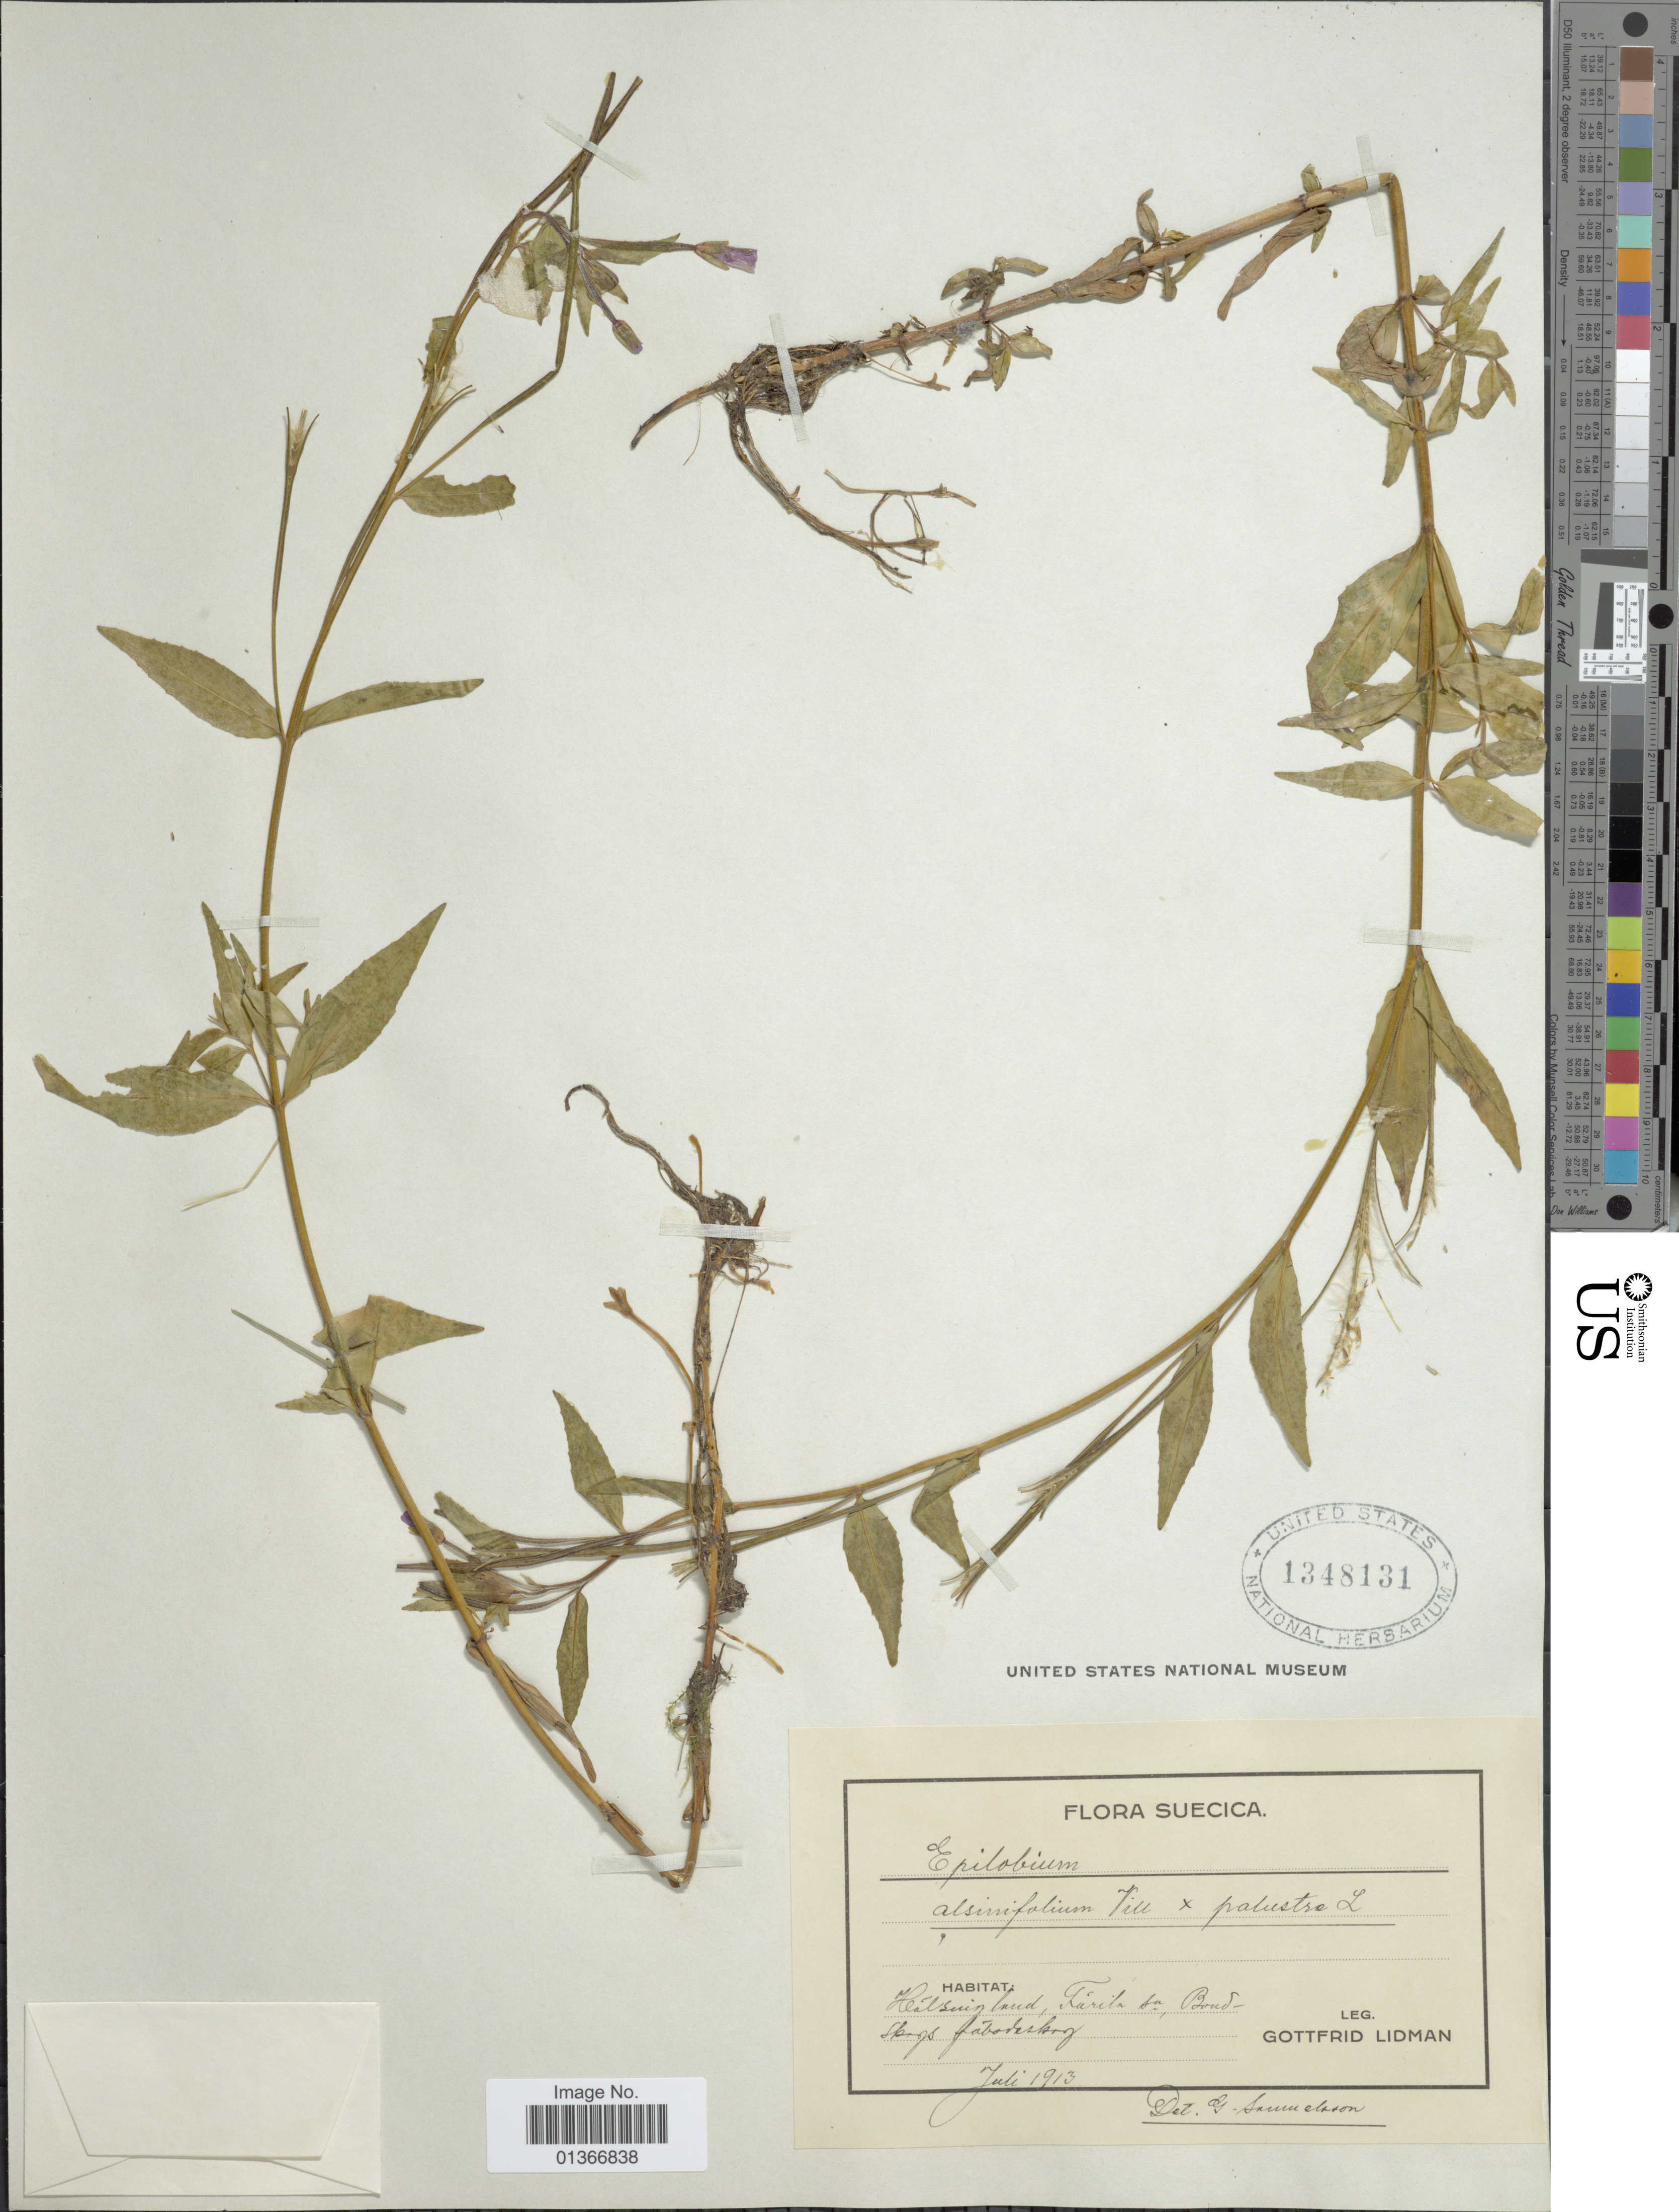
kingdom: Plantae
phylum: Tracheophyta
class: Magnoliopsida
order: Myrtales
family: Onagraceae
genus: Epilobium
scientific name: Epilobium alsinifolium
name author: Vill.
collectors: G. Lidman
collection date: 1913-07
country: Sweden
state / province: Gävleborg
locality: Färila sn, Bondskogs fäbodsskog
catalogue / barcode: US 1348131